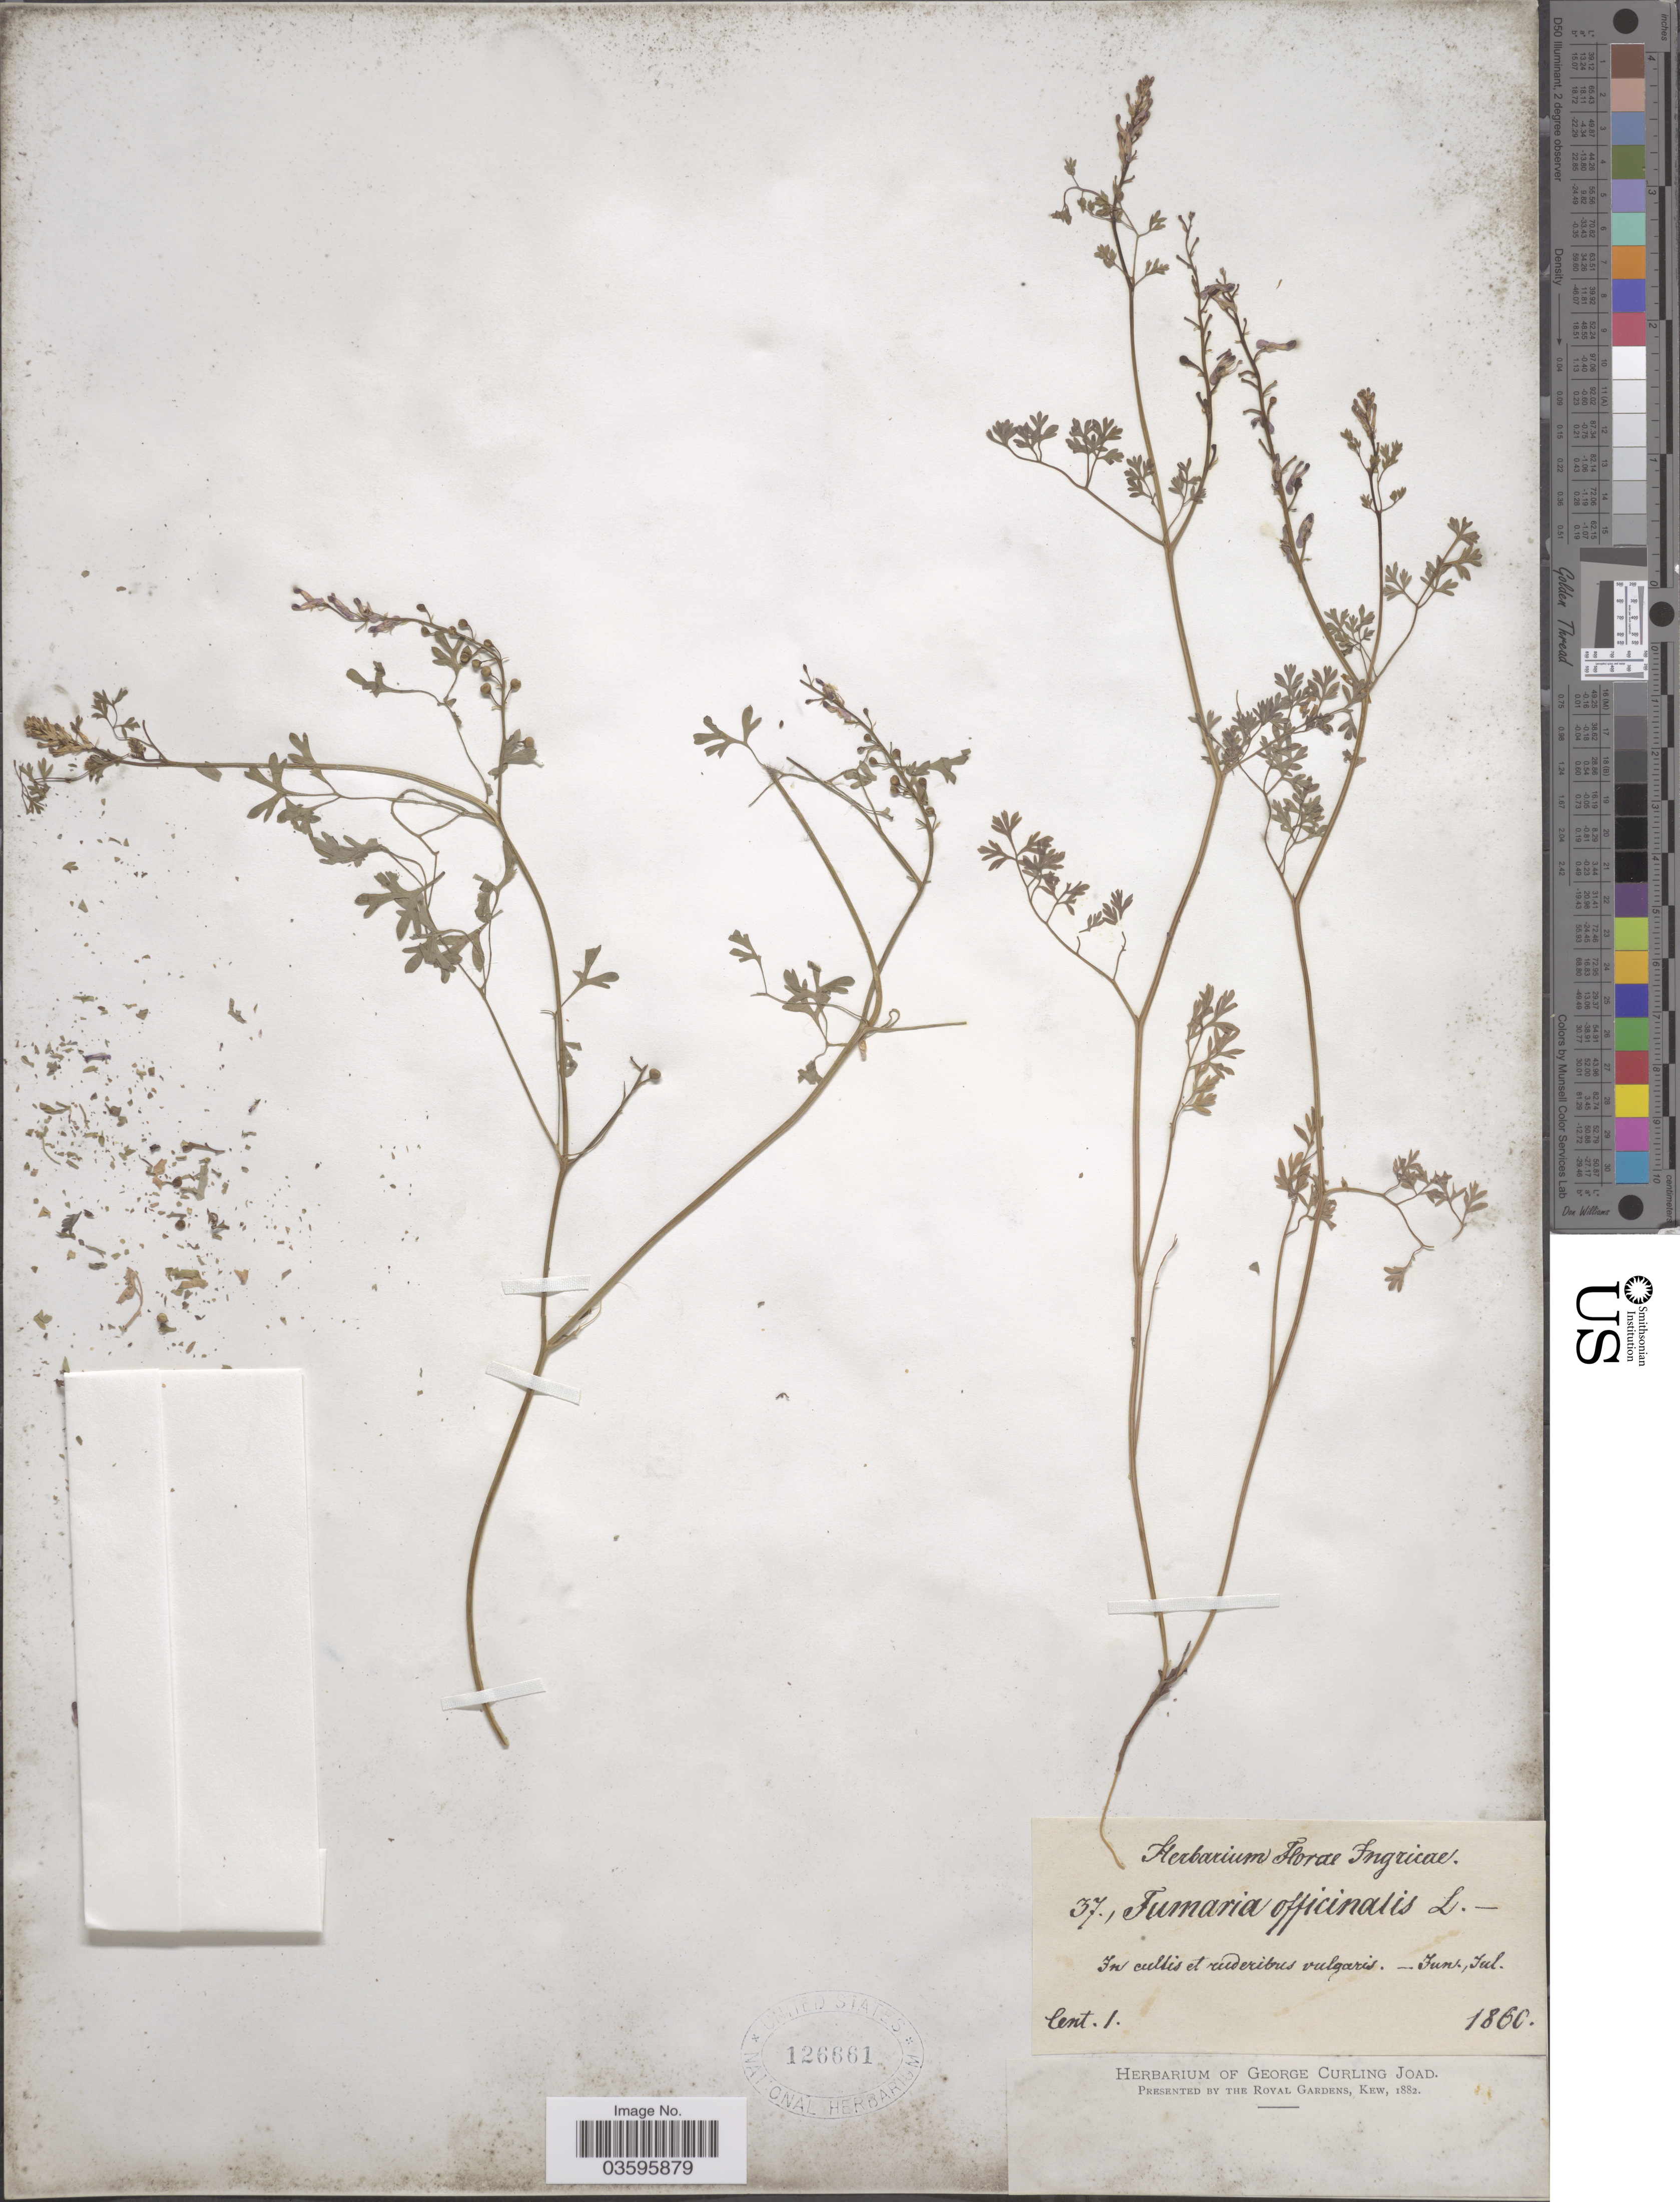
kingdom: Plantae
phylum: Tracheophyta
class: Magnoliopsida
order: Ranunculales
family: Papaveraceae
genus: Fumaria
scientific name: Fumaria officinalis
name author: L.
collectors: ex herb. Florae Ingricae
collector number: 37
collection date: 1860-06/1860-07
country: Russian Federation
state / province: Leningrad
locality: In cultis et ruderibus vulgaris.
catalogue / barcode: US 126661